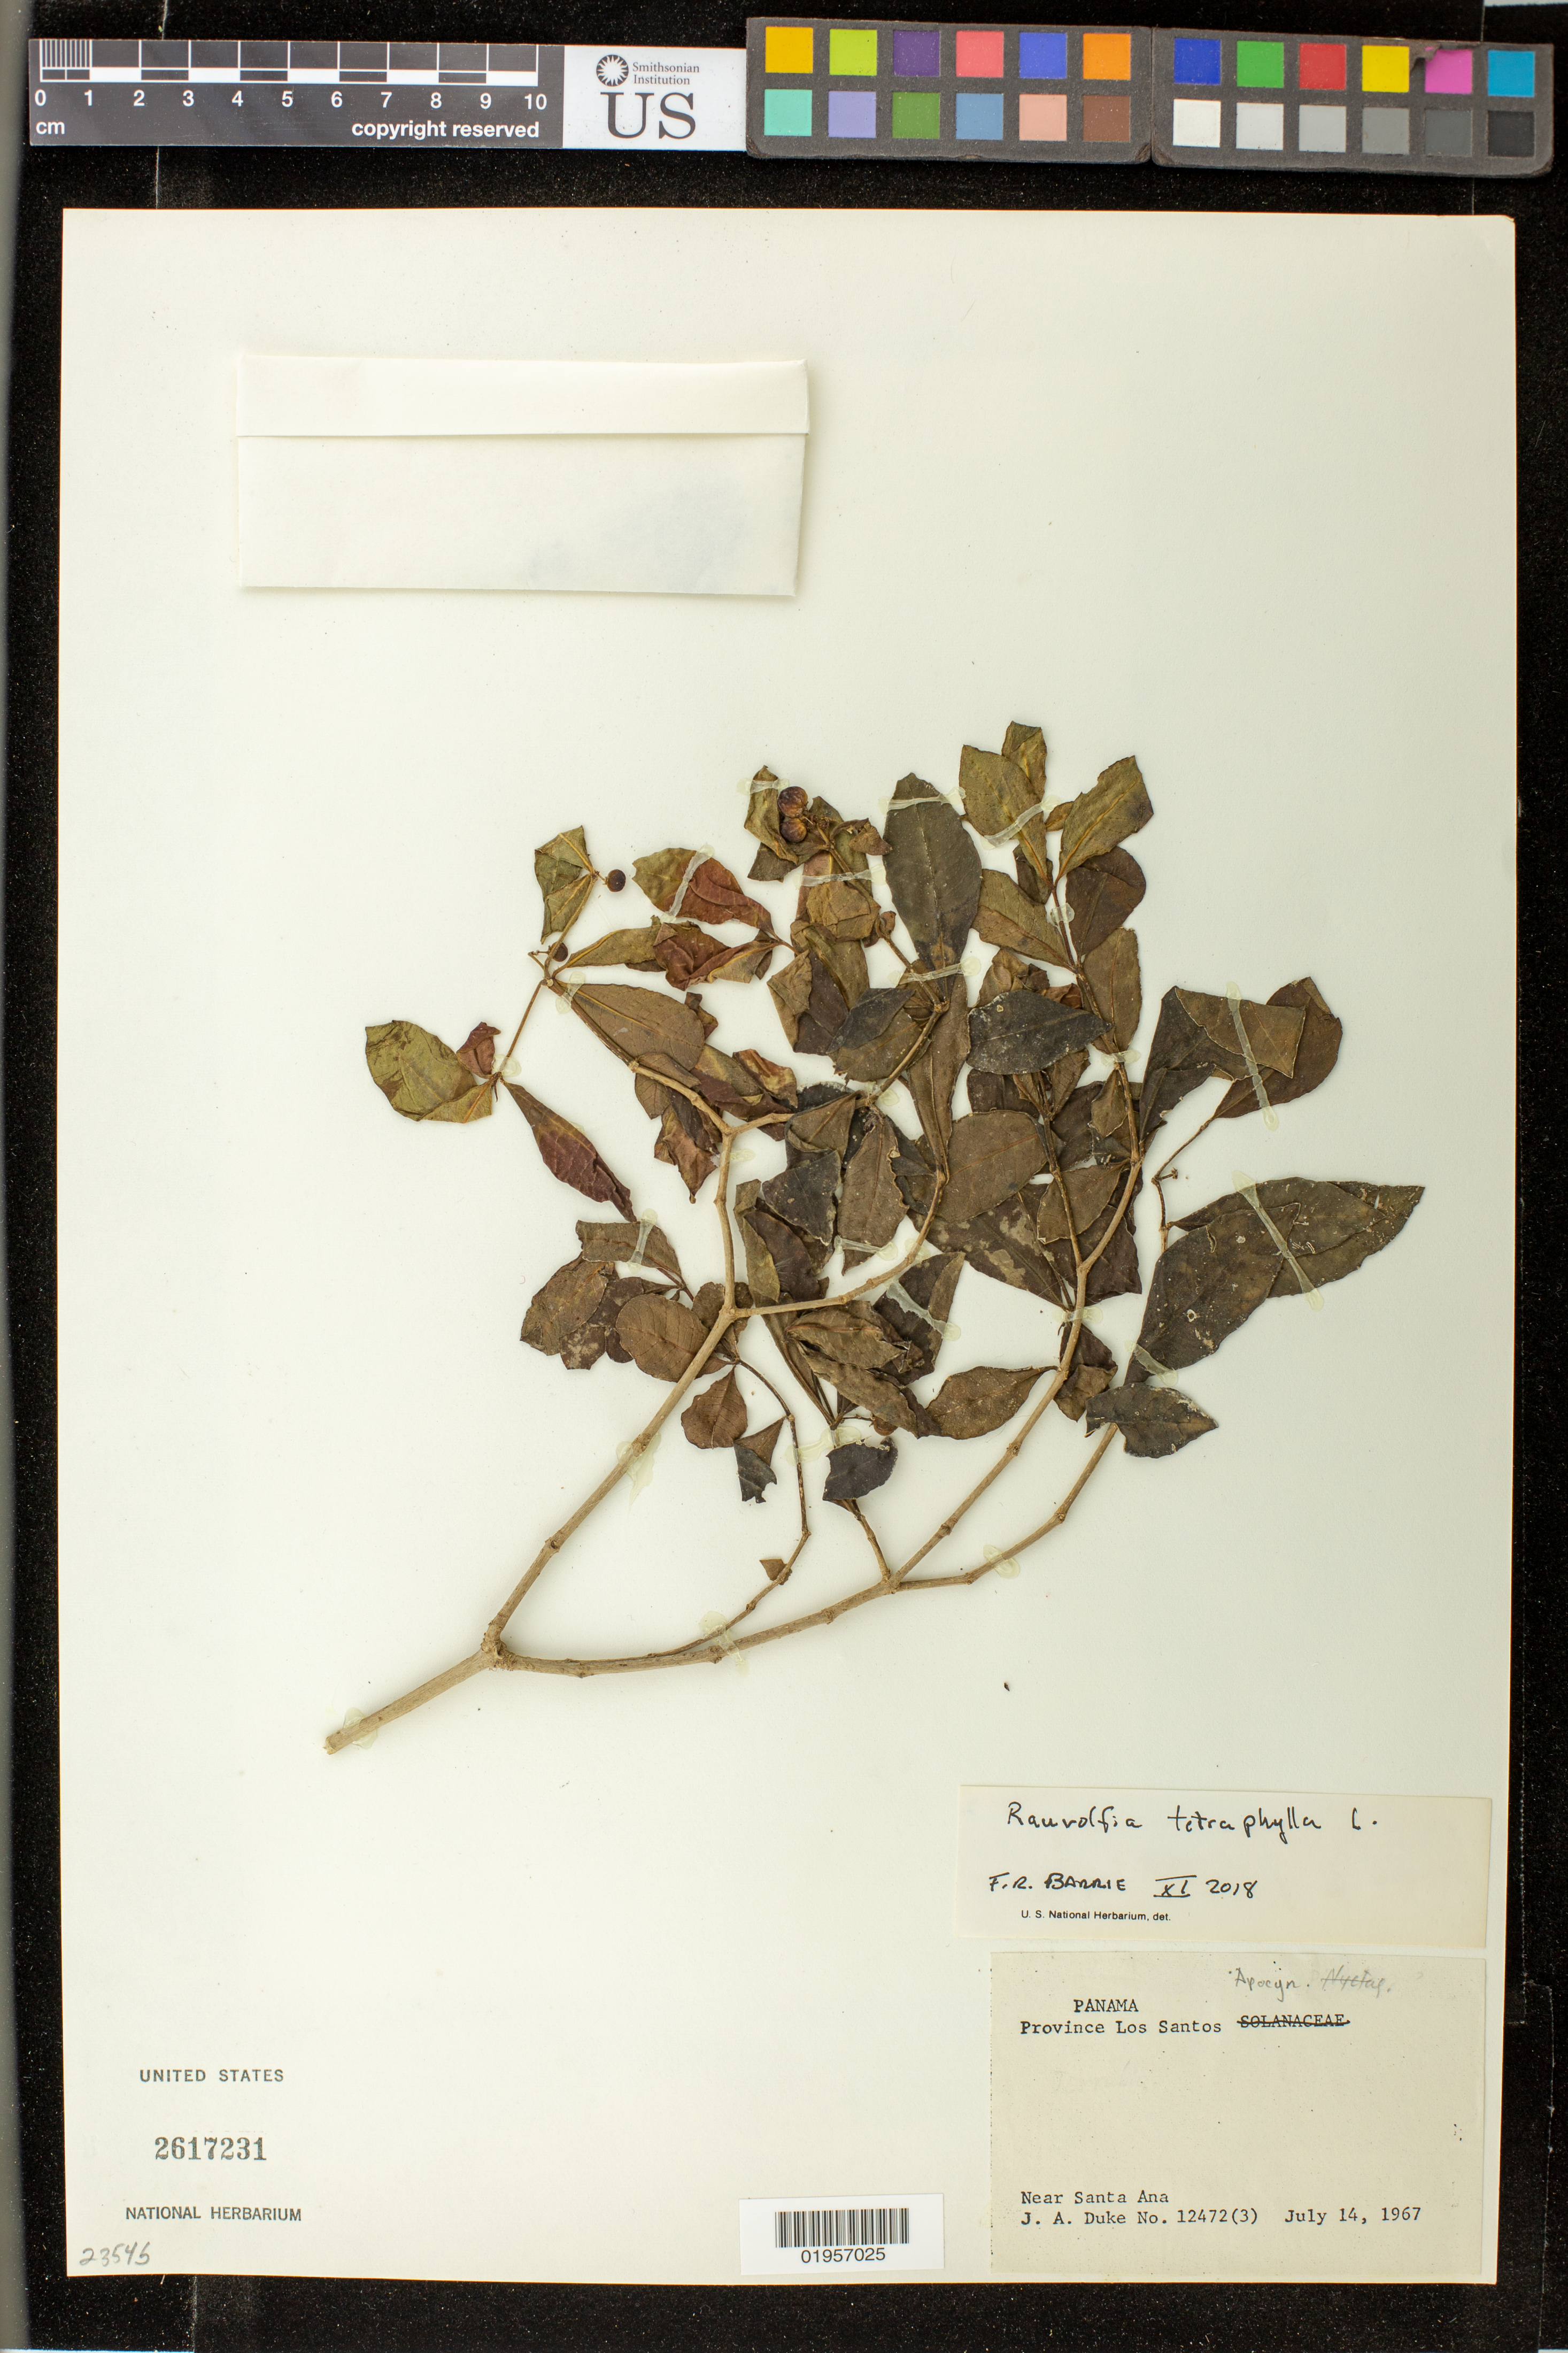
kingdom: Plantae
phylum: Tracheophyta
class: Magnoliopsida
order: Gentianales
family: Apocynaceae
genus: Rauvolfia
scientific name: Rauvolfia tetraphylla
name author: L.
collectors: J. A. Duke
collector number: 12472(3)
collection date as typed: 14 Jul 1967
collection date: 1967-07-14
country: Panama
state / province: Los Santos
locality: Near Santa Ana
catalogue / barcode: US 2617231